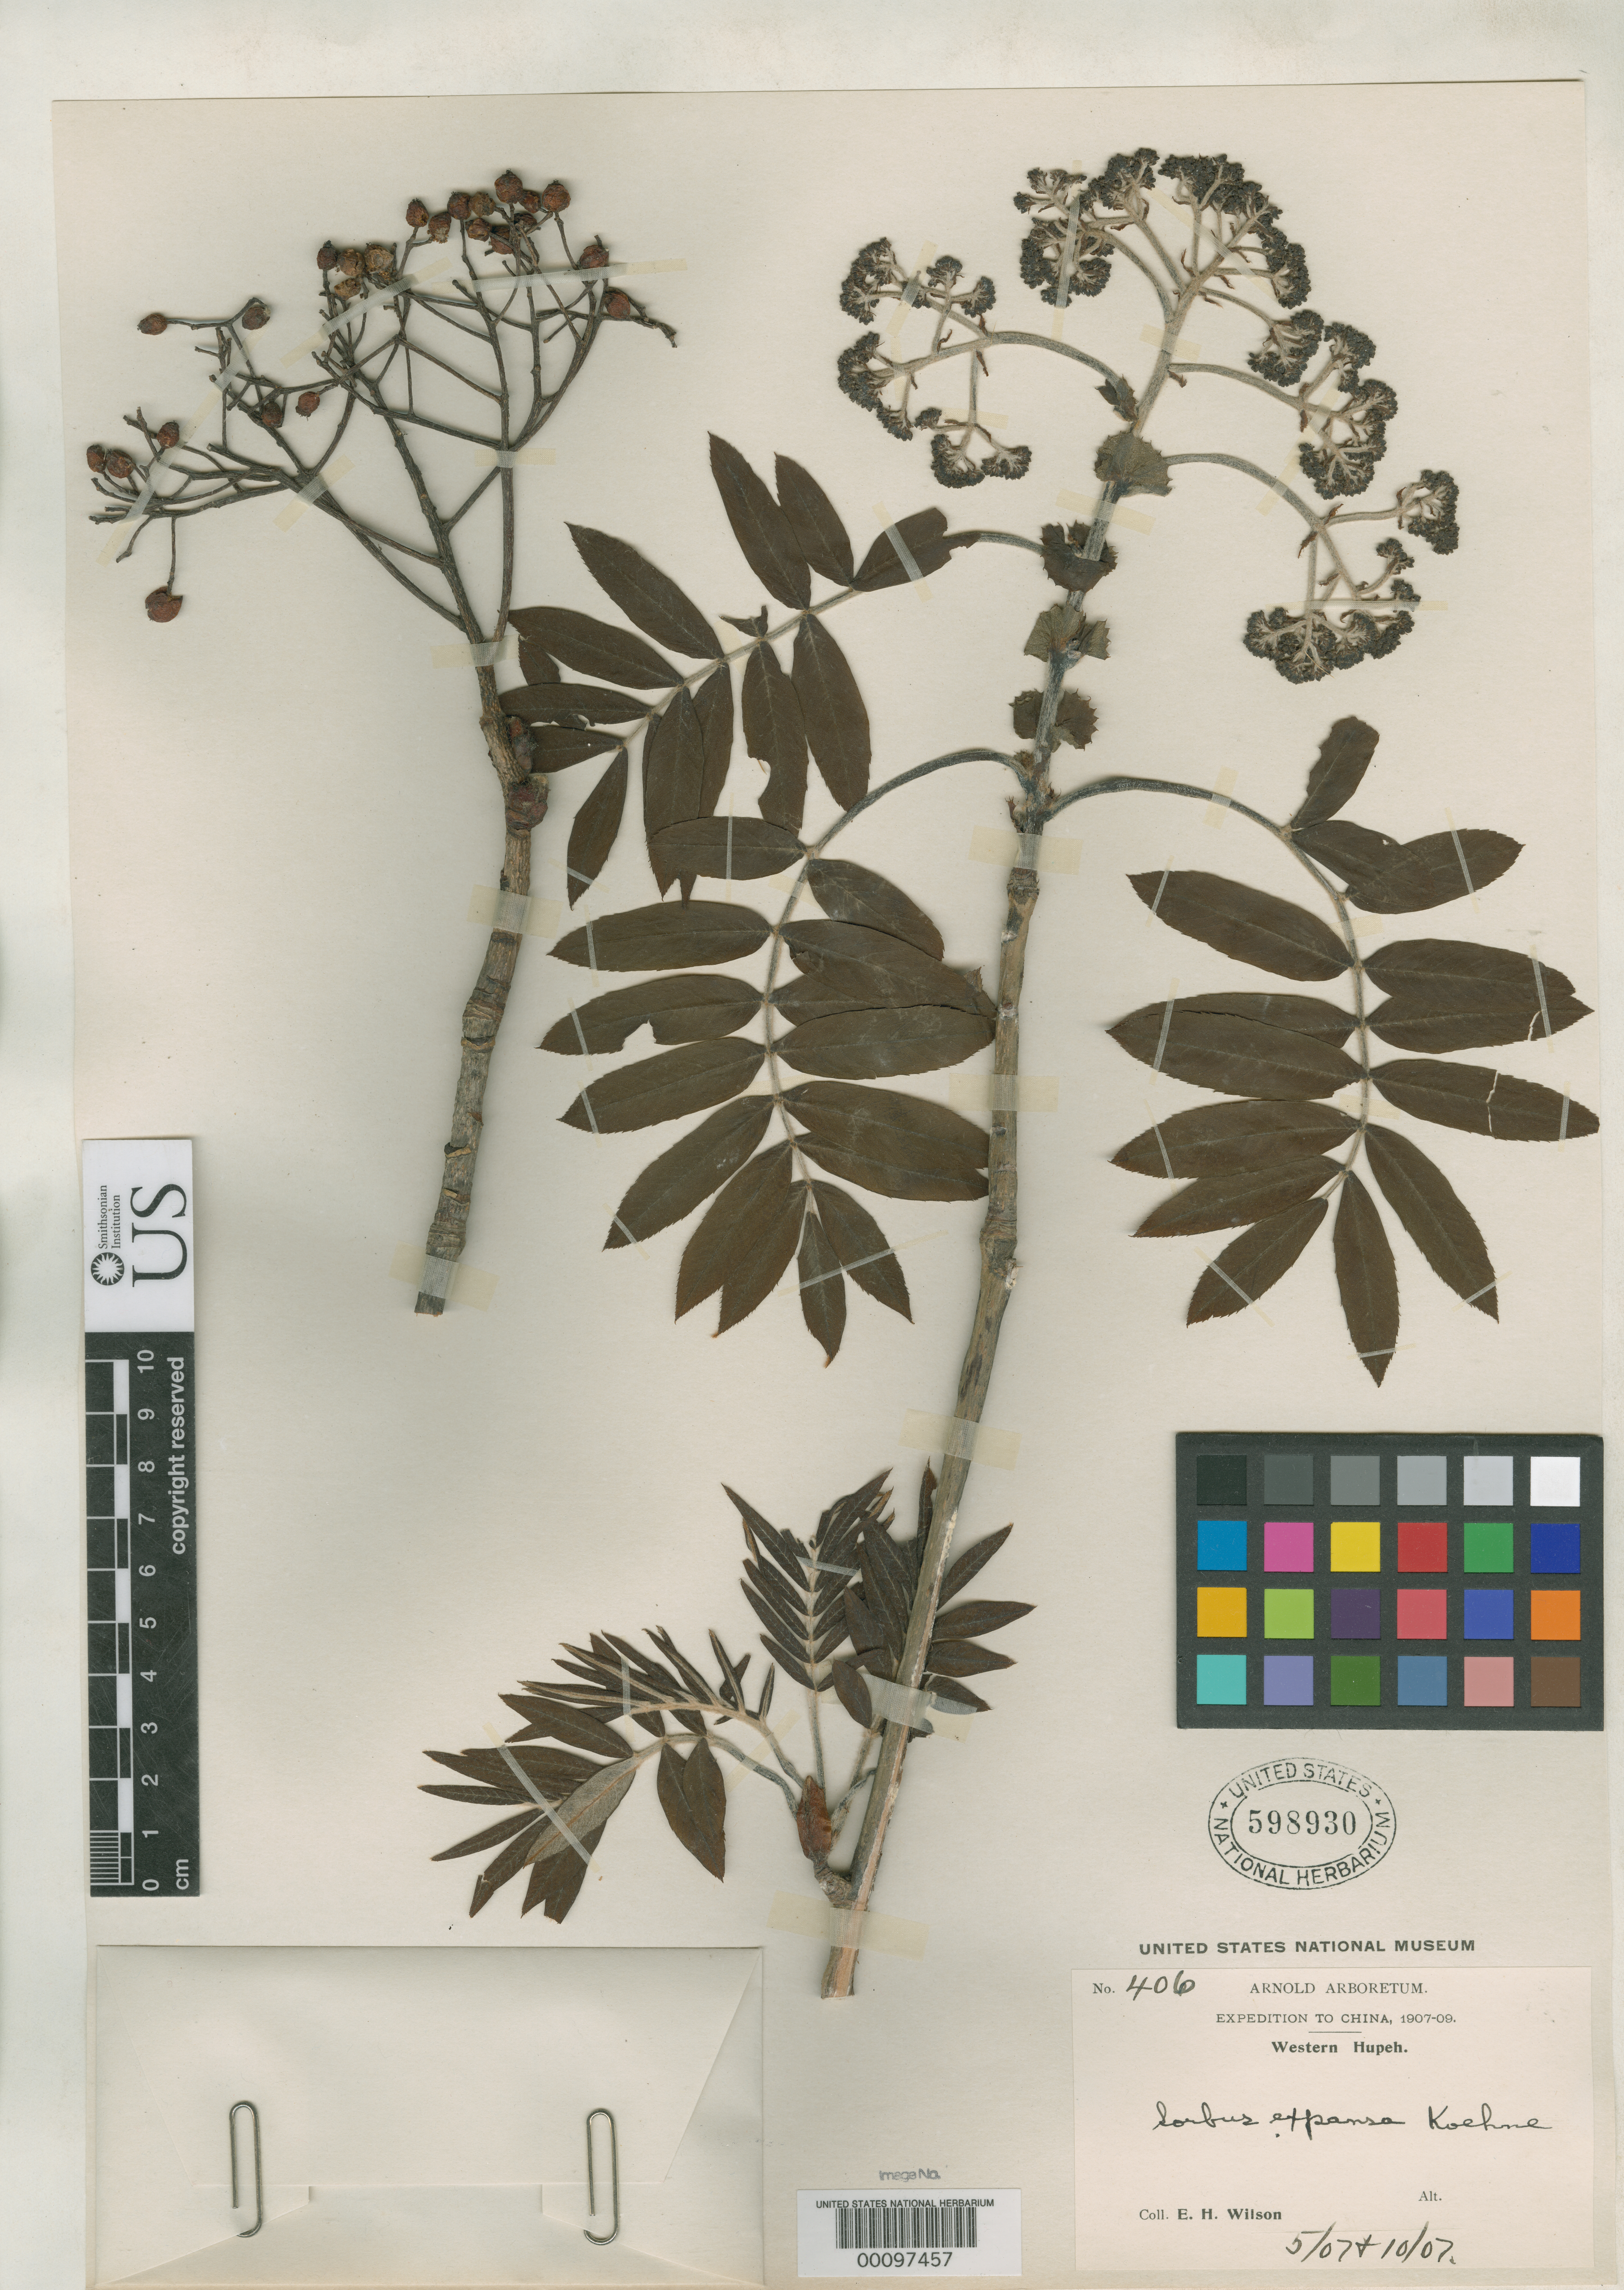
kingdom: Plantae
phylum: Tracheophyta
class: Magnoliopsida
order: Rosales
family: Rosaceae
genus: Sorbus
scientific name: Sorbus expansa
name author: Koehne in Sarg.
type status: Isotype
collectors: E. H. Wilson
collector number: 406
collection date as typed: May 1907 to -- Oct 1907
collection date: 1907-05/1907-10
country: China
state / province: Hubei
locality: North and south of Ichang.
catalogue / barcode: US 598930